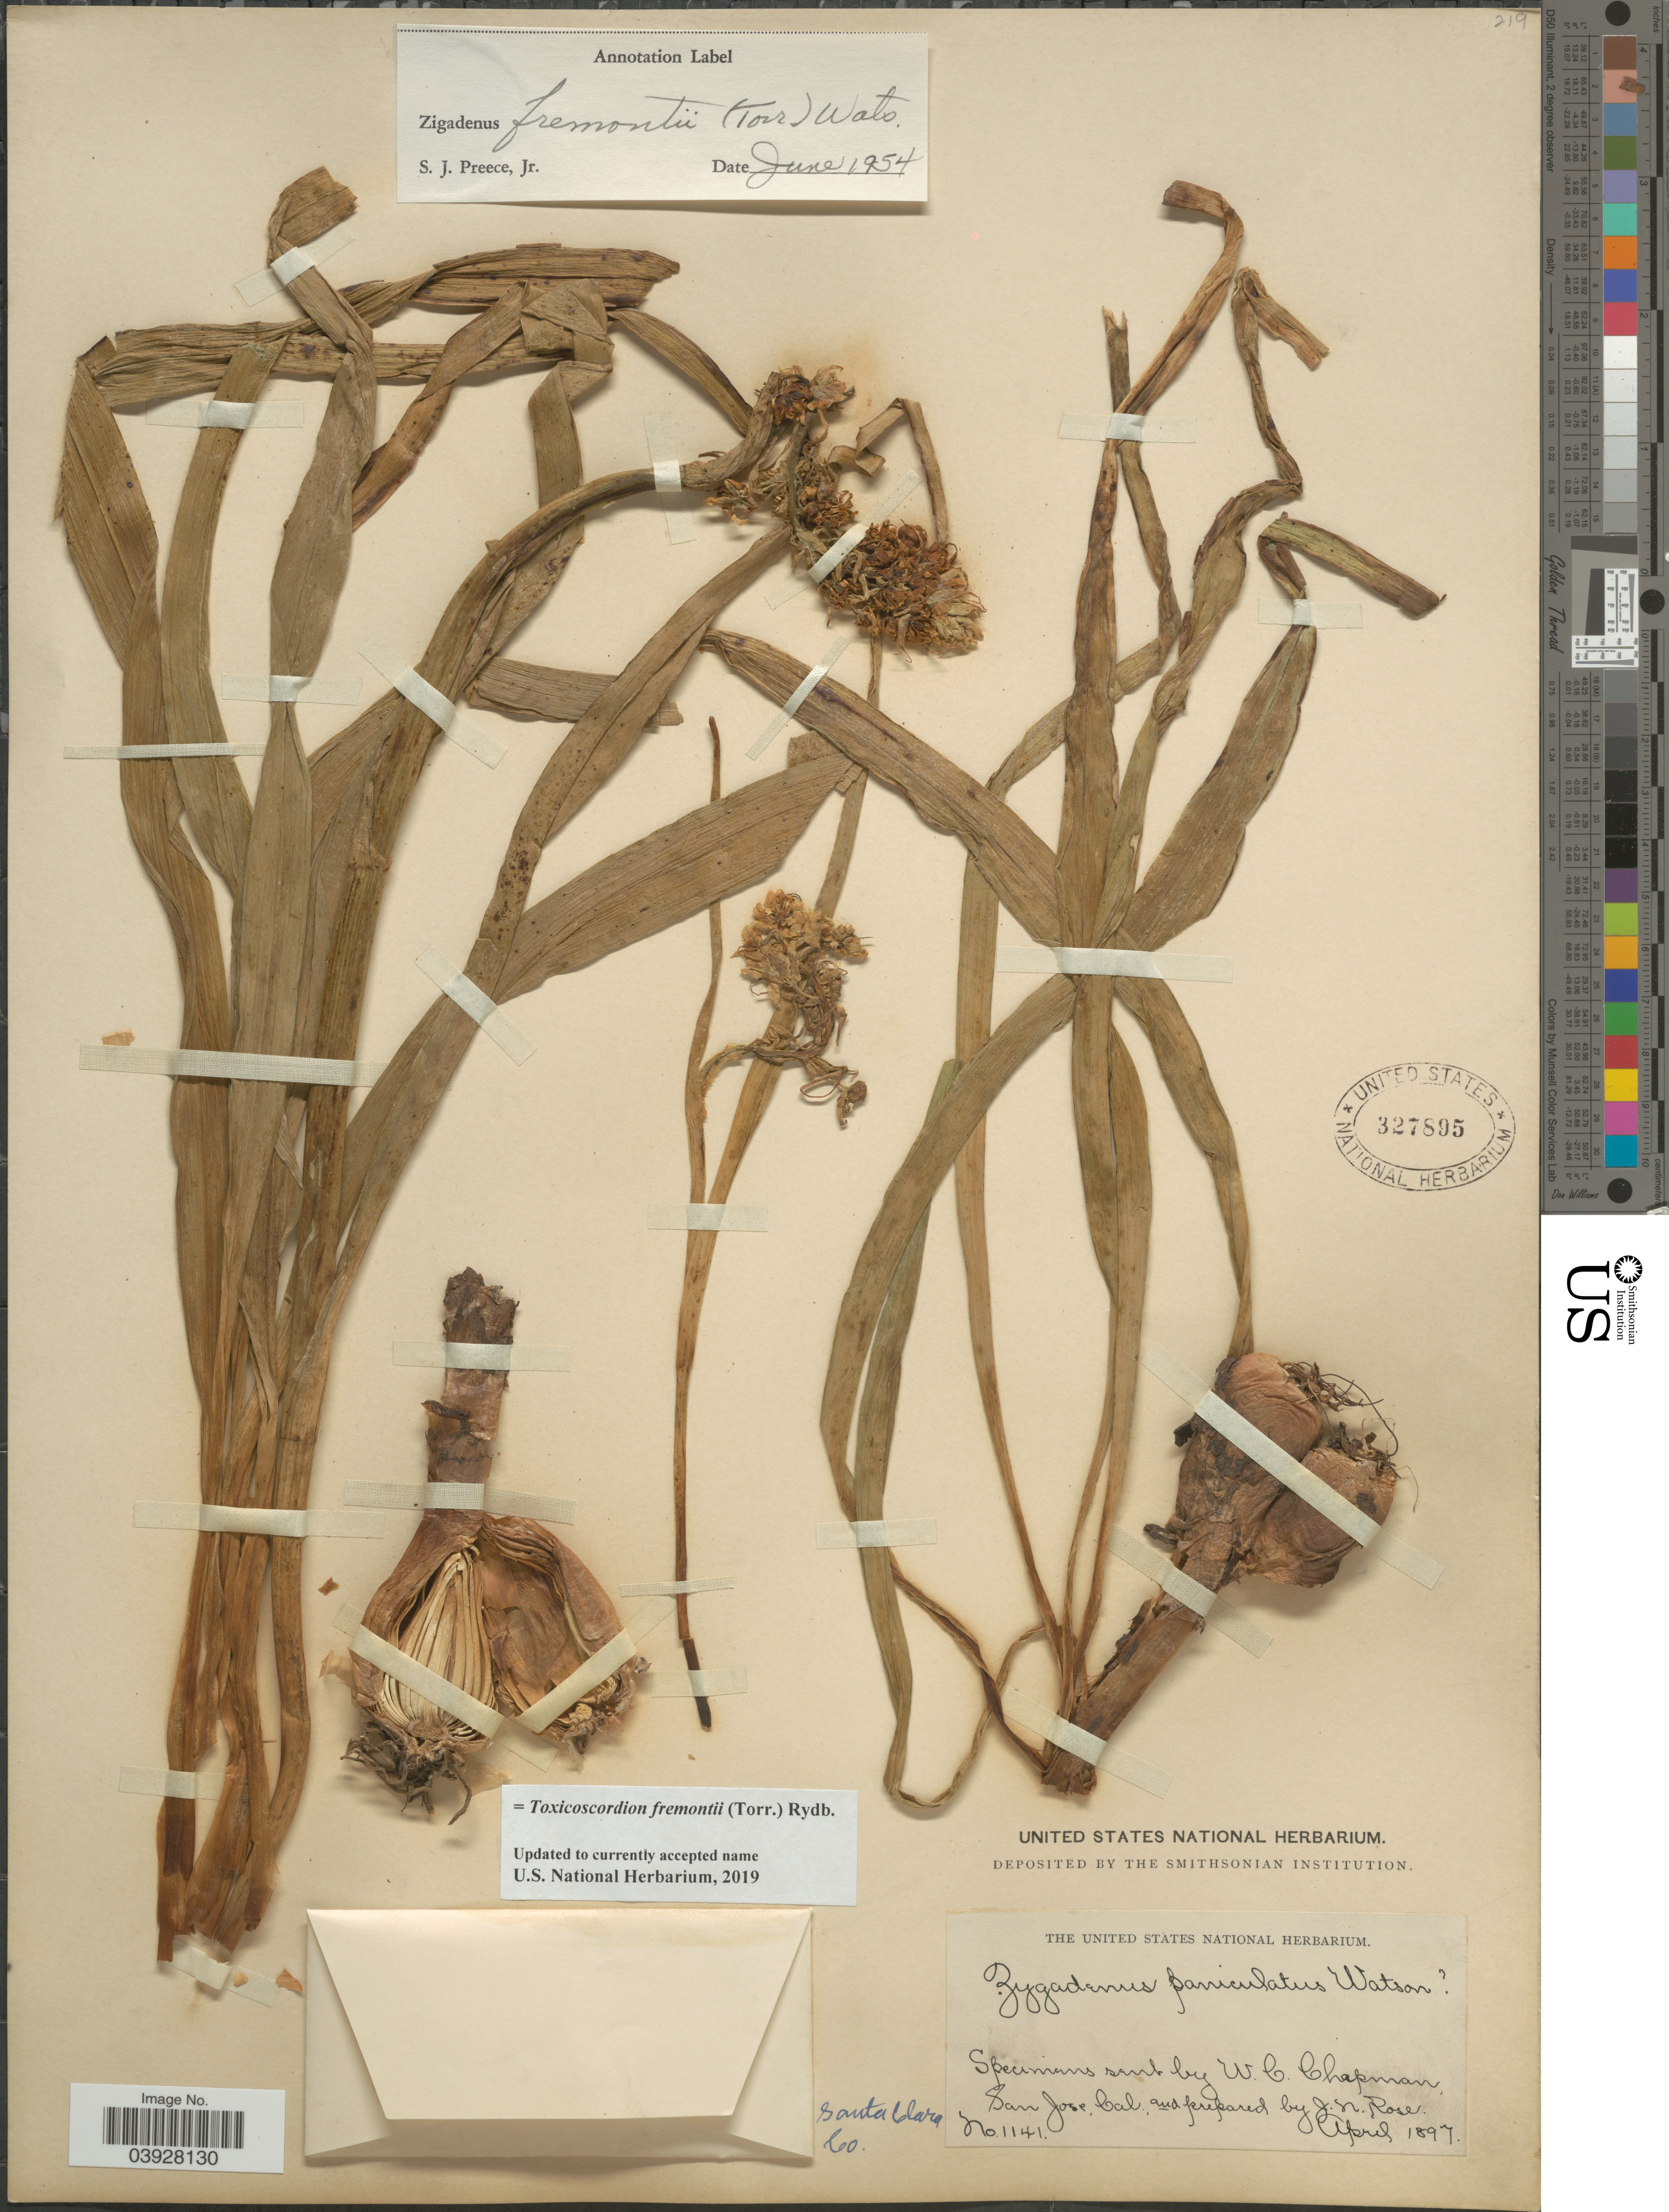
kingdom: Plantae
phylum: Tracheophyta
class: Liliopsida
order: Liliales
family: Melanthiaceae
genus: Toxicoscordion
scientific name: Toxicoscordion fremontii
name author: (Torr.) Rydb.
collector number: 1141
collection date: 1897-04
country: United States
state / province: California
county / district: Santa Clara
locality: Santa Clara Co. San Jose.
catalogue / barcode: US 327895